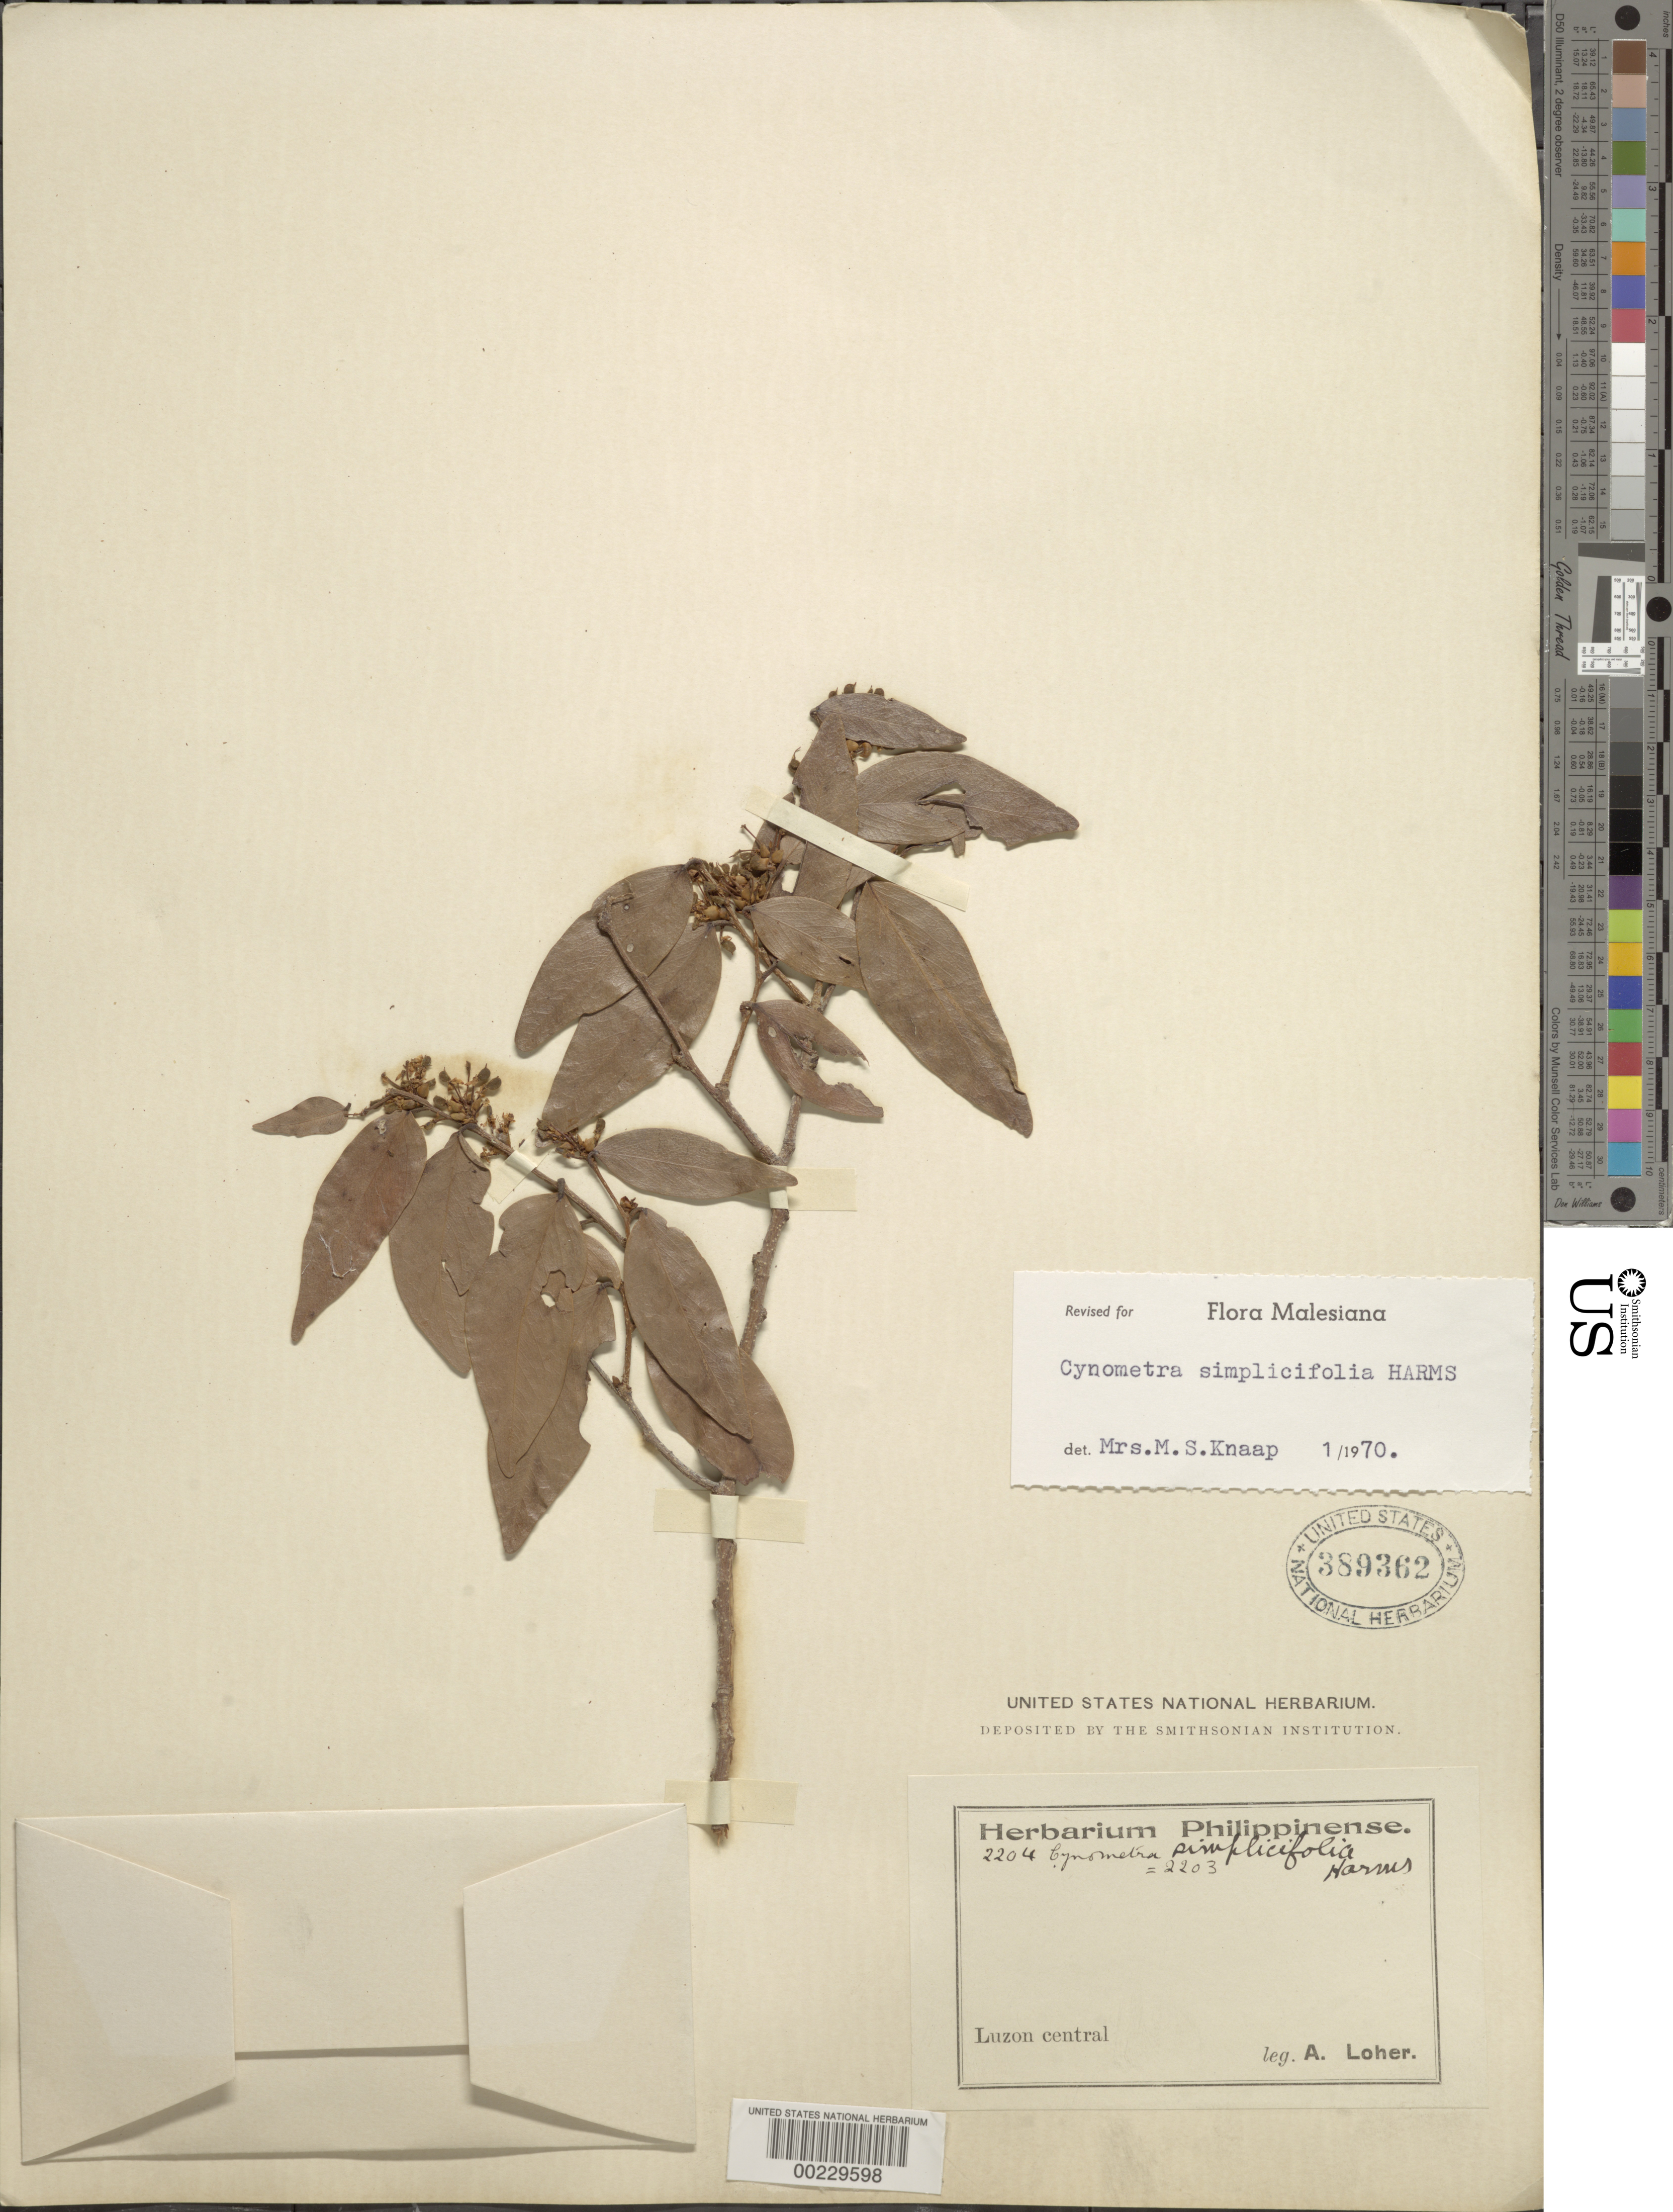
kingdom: Plantae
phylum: Tracheophyta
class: Magnoliopsida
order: Fabales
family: Fabaceae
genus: Cynometra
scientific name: Cynometra simplicifolia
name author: Harms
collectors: A. Loher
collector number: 2204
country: Philippines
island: Luzon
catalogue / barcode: US 389362